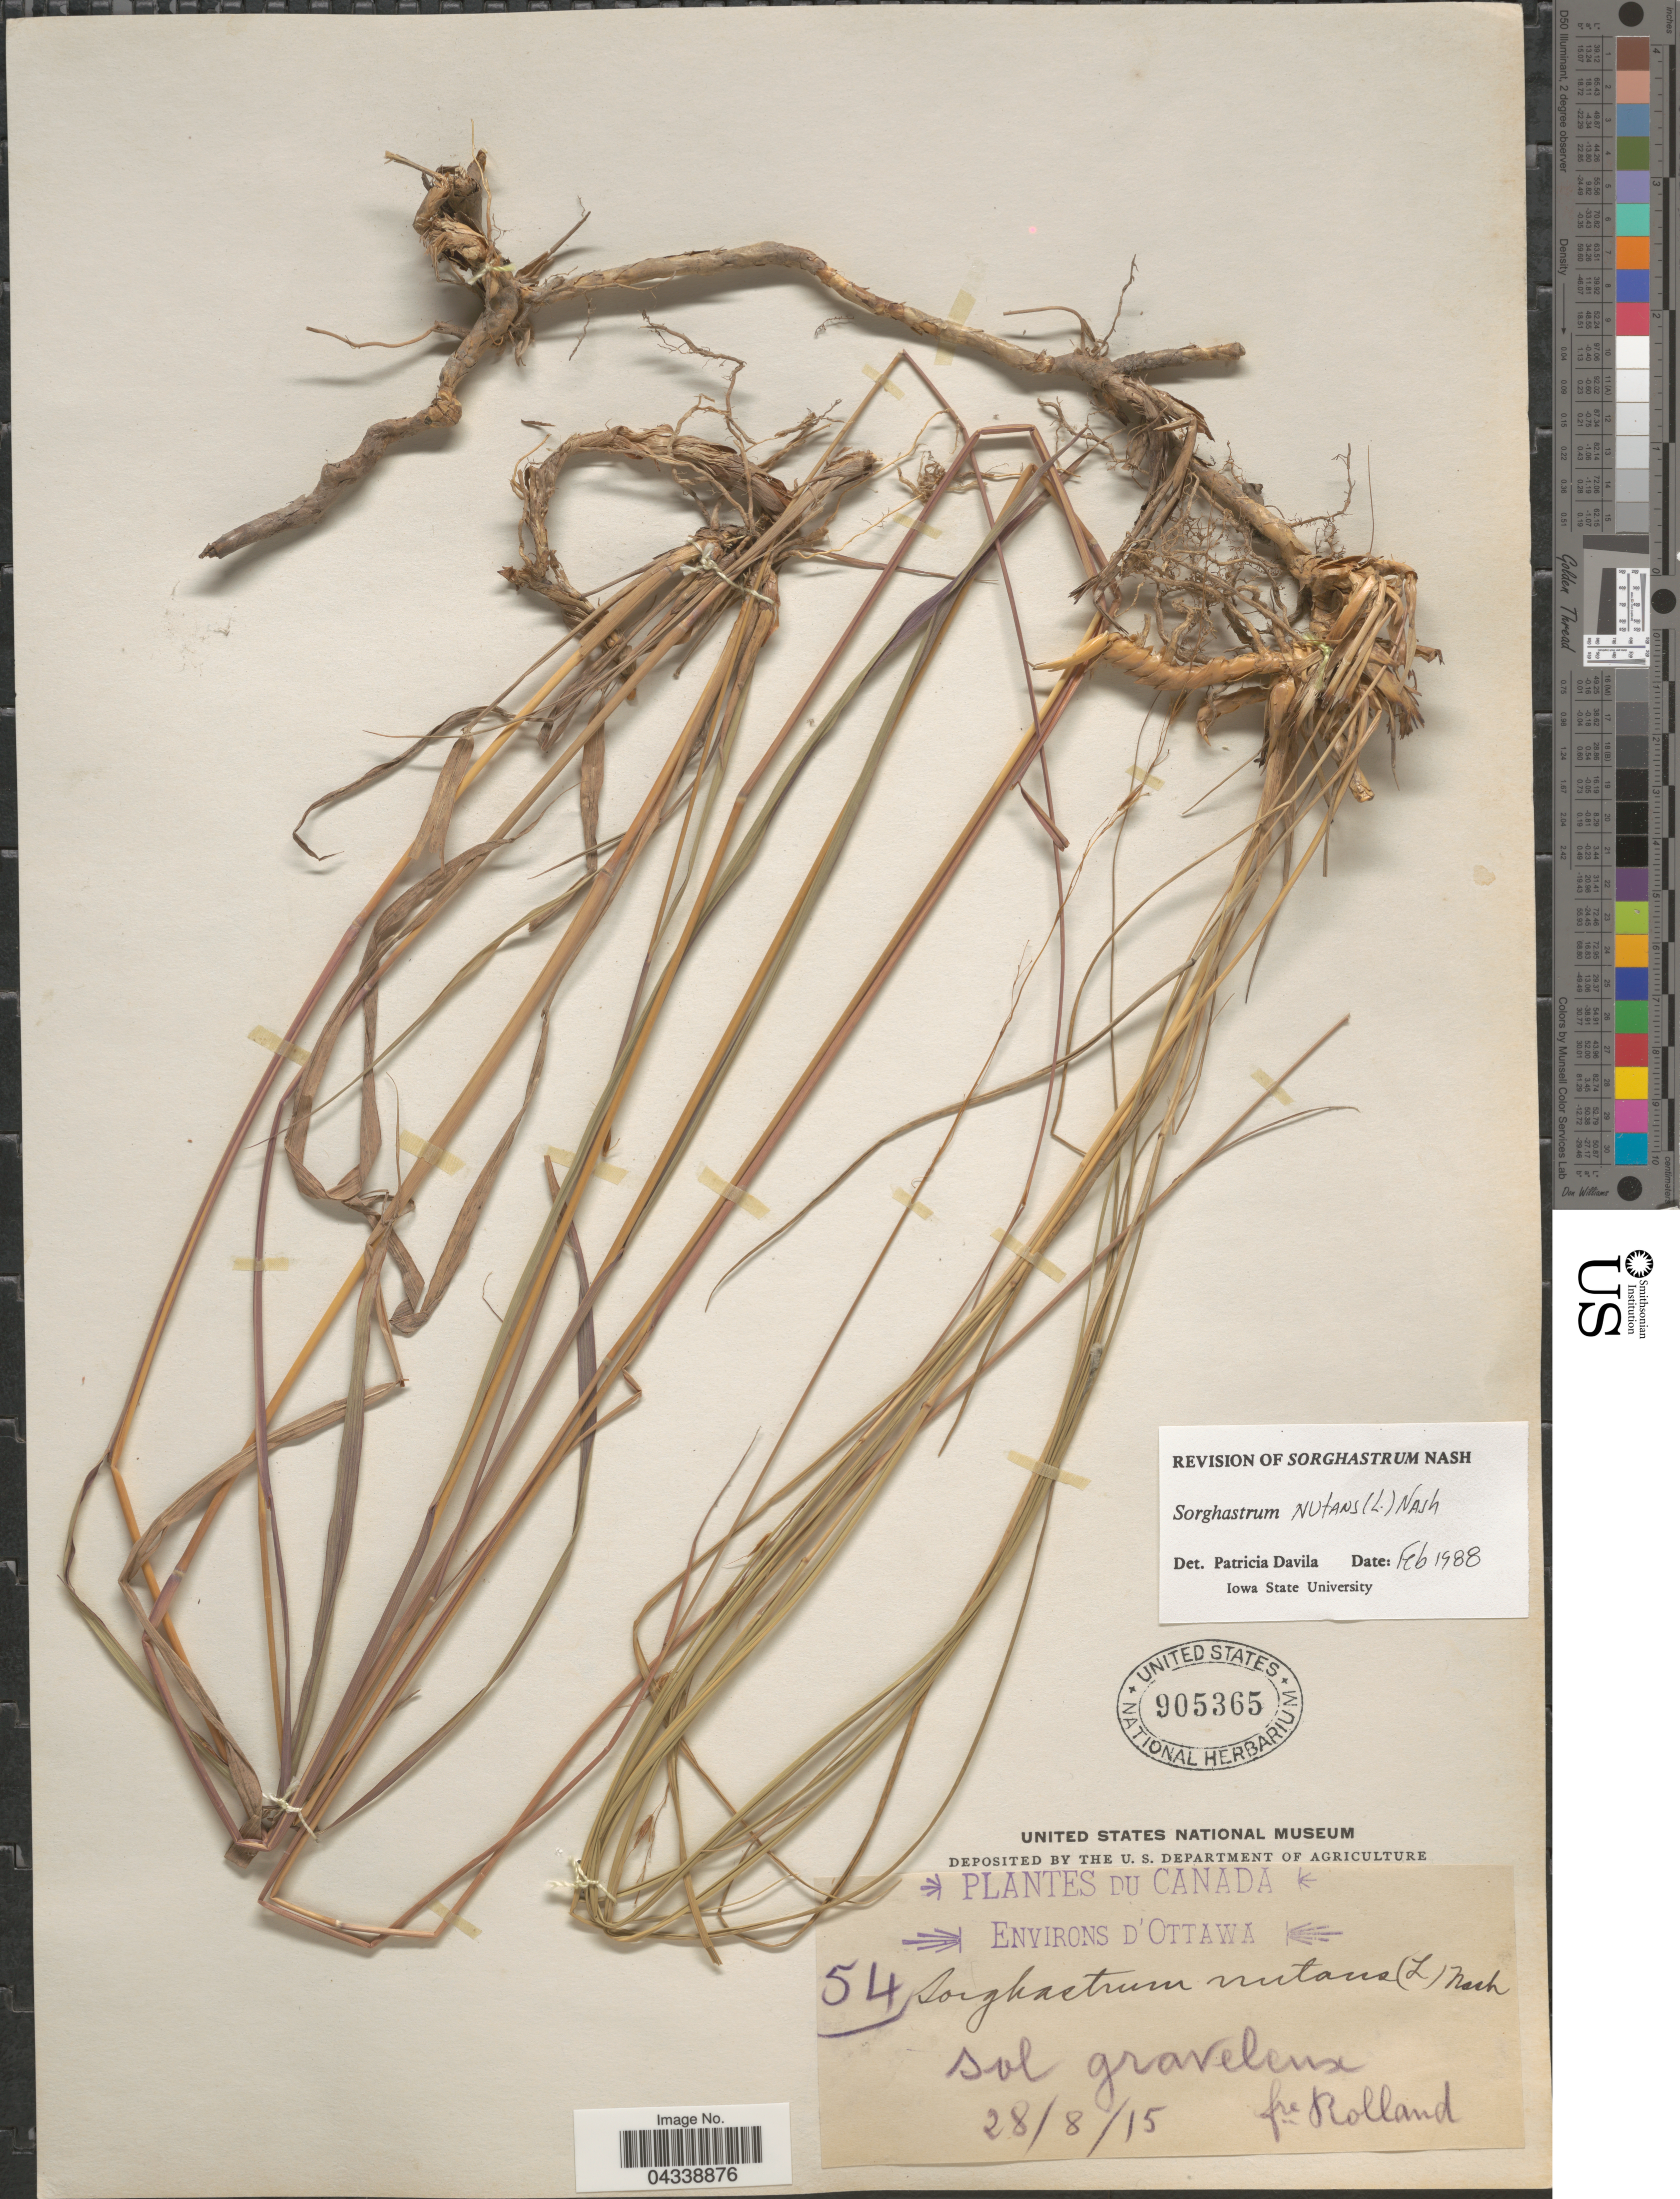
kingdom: Plantae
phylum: Tracheophyta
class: Liliopsida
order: Poales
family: Poaceae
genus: Sorghastrum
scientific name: Sorghastrum nutans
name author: (L.) Nash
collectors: B. Rolland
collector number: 54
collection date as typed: Transcribed d/m/y: 28/8/15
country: Canada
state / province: Ontario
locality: Environs d'Ottawa. Sol graveleux.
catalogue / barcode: US 905365